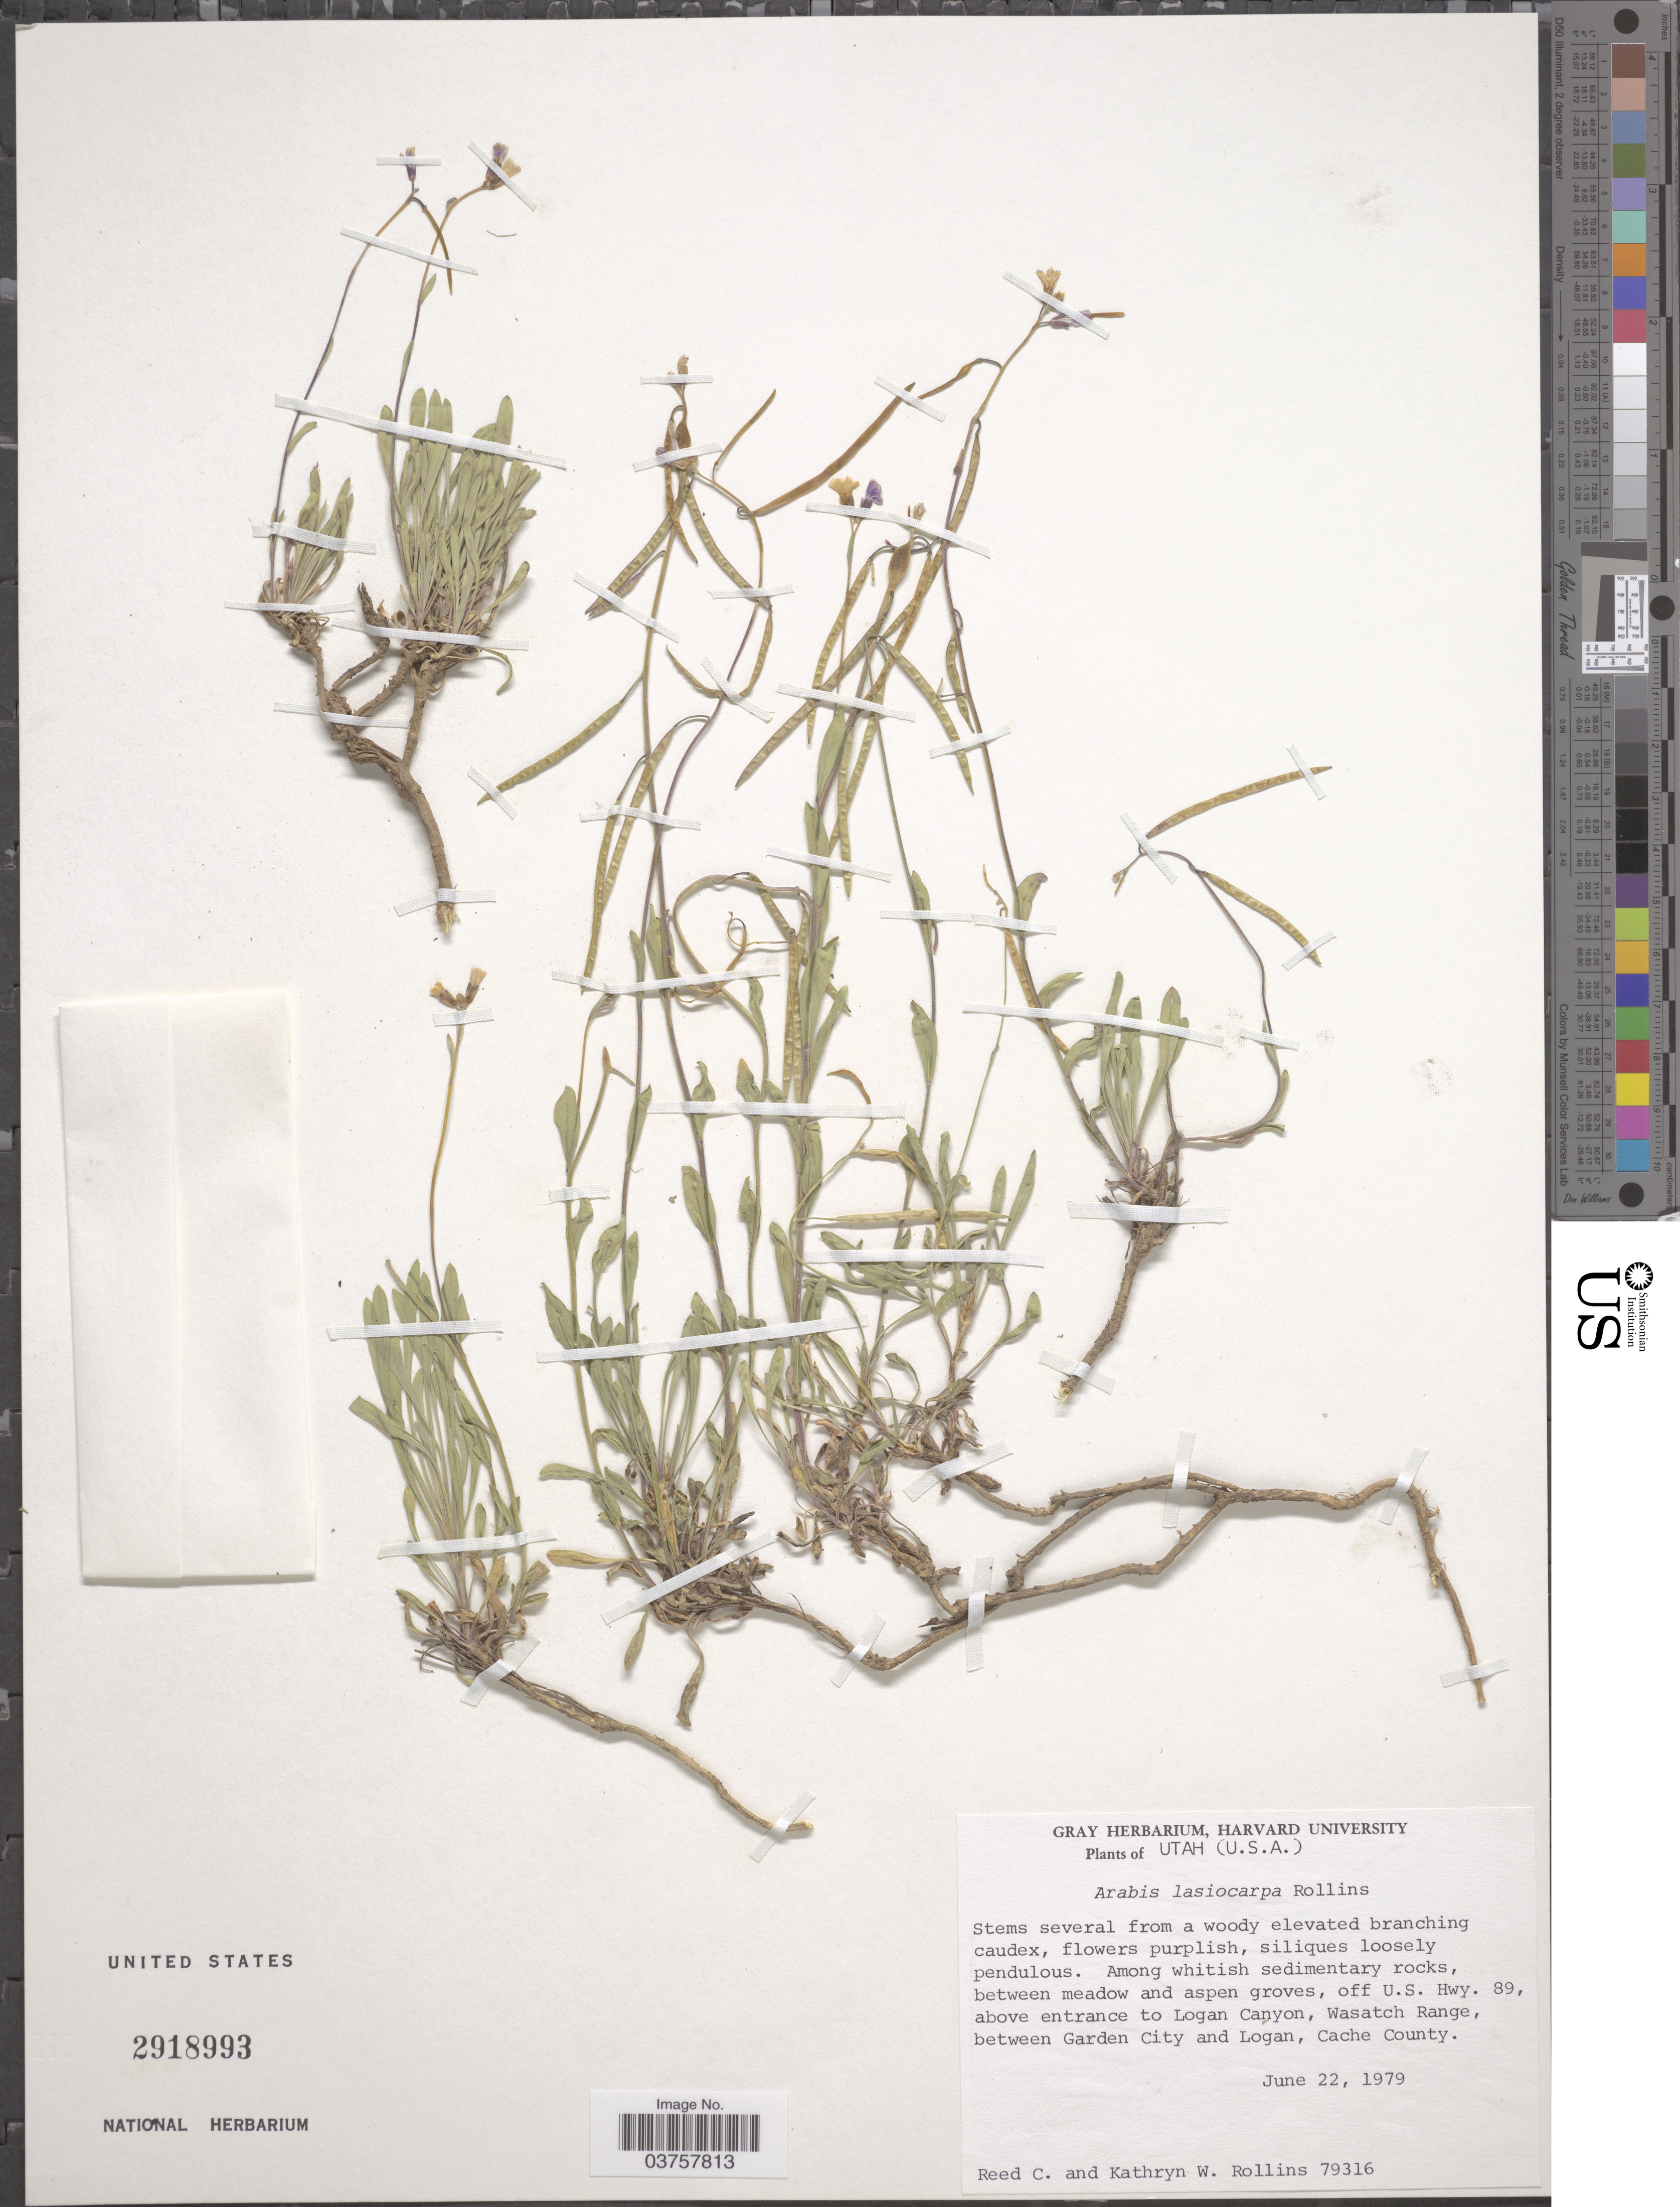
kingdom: Plantae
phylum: Tracheophyta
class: Magnoliopsida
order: Brassicales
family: Brassicaceae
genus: Arabis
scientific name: Arabis lasiocarpa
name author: Rollins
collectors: R. C. Rollins & K. W. Rollins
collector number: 79316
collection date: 1979-06-22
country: United States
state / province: Utah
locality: Off U.S. Hwy. 89, above entrance to Logan Canyon, Wasatch Range, between Garden City and Logan, Cache County.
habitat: among whitish sedimentary rocks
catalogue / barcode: US 2918993